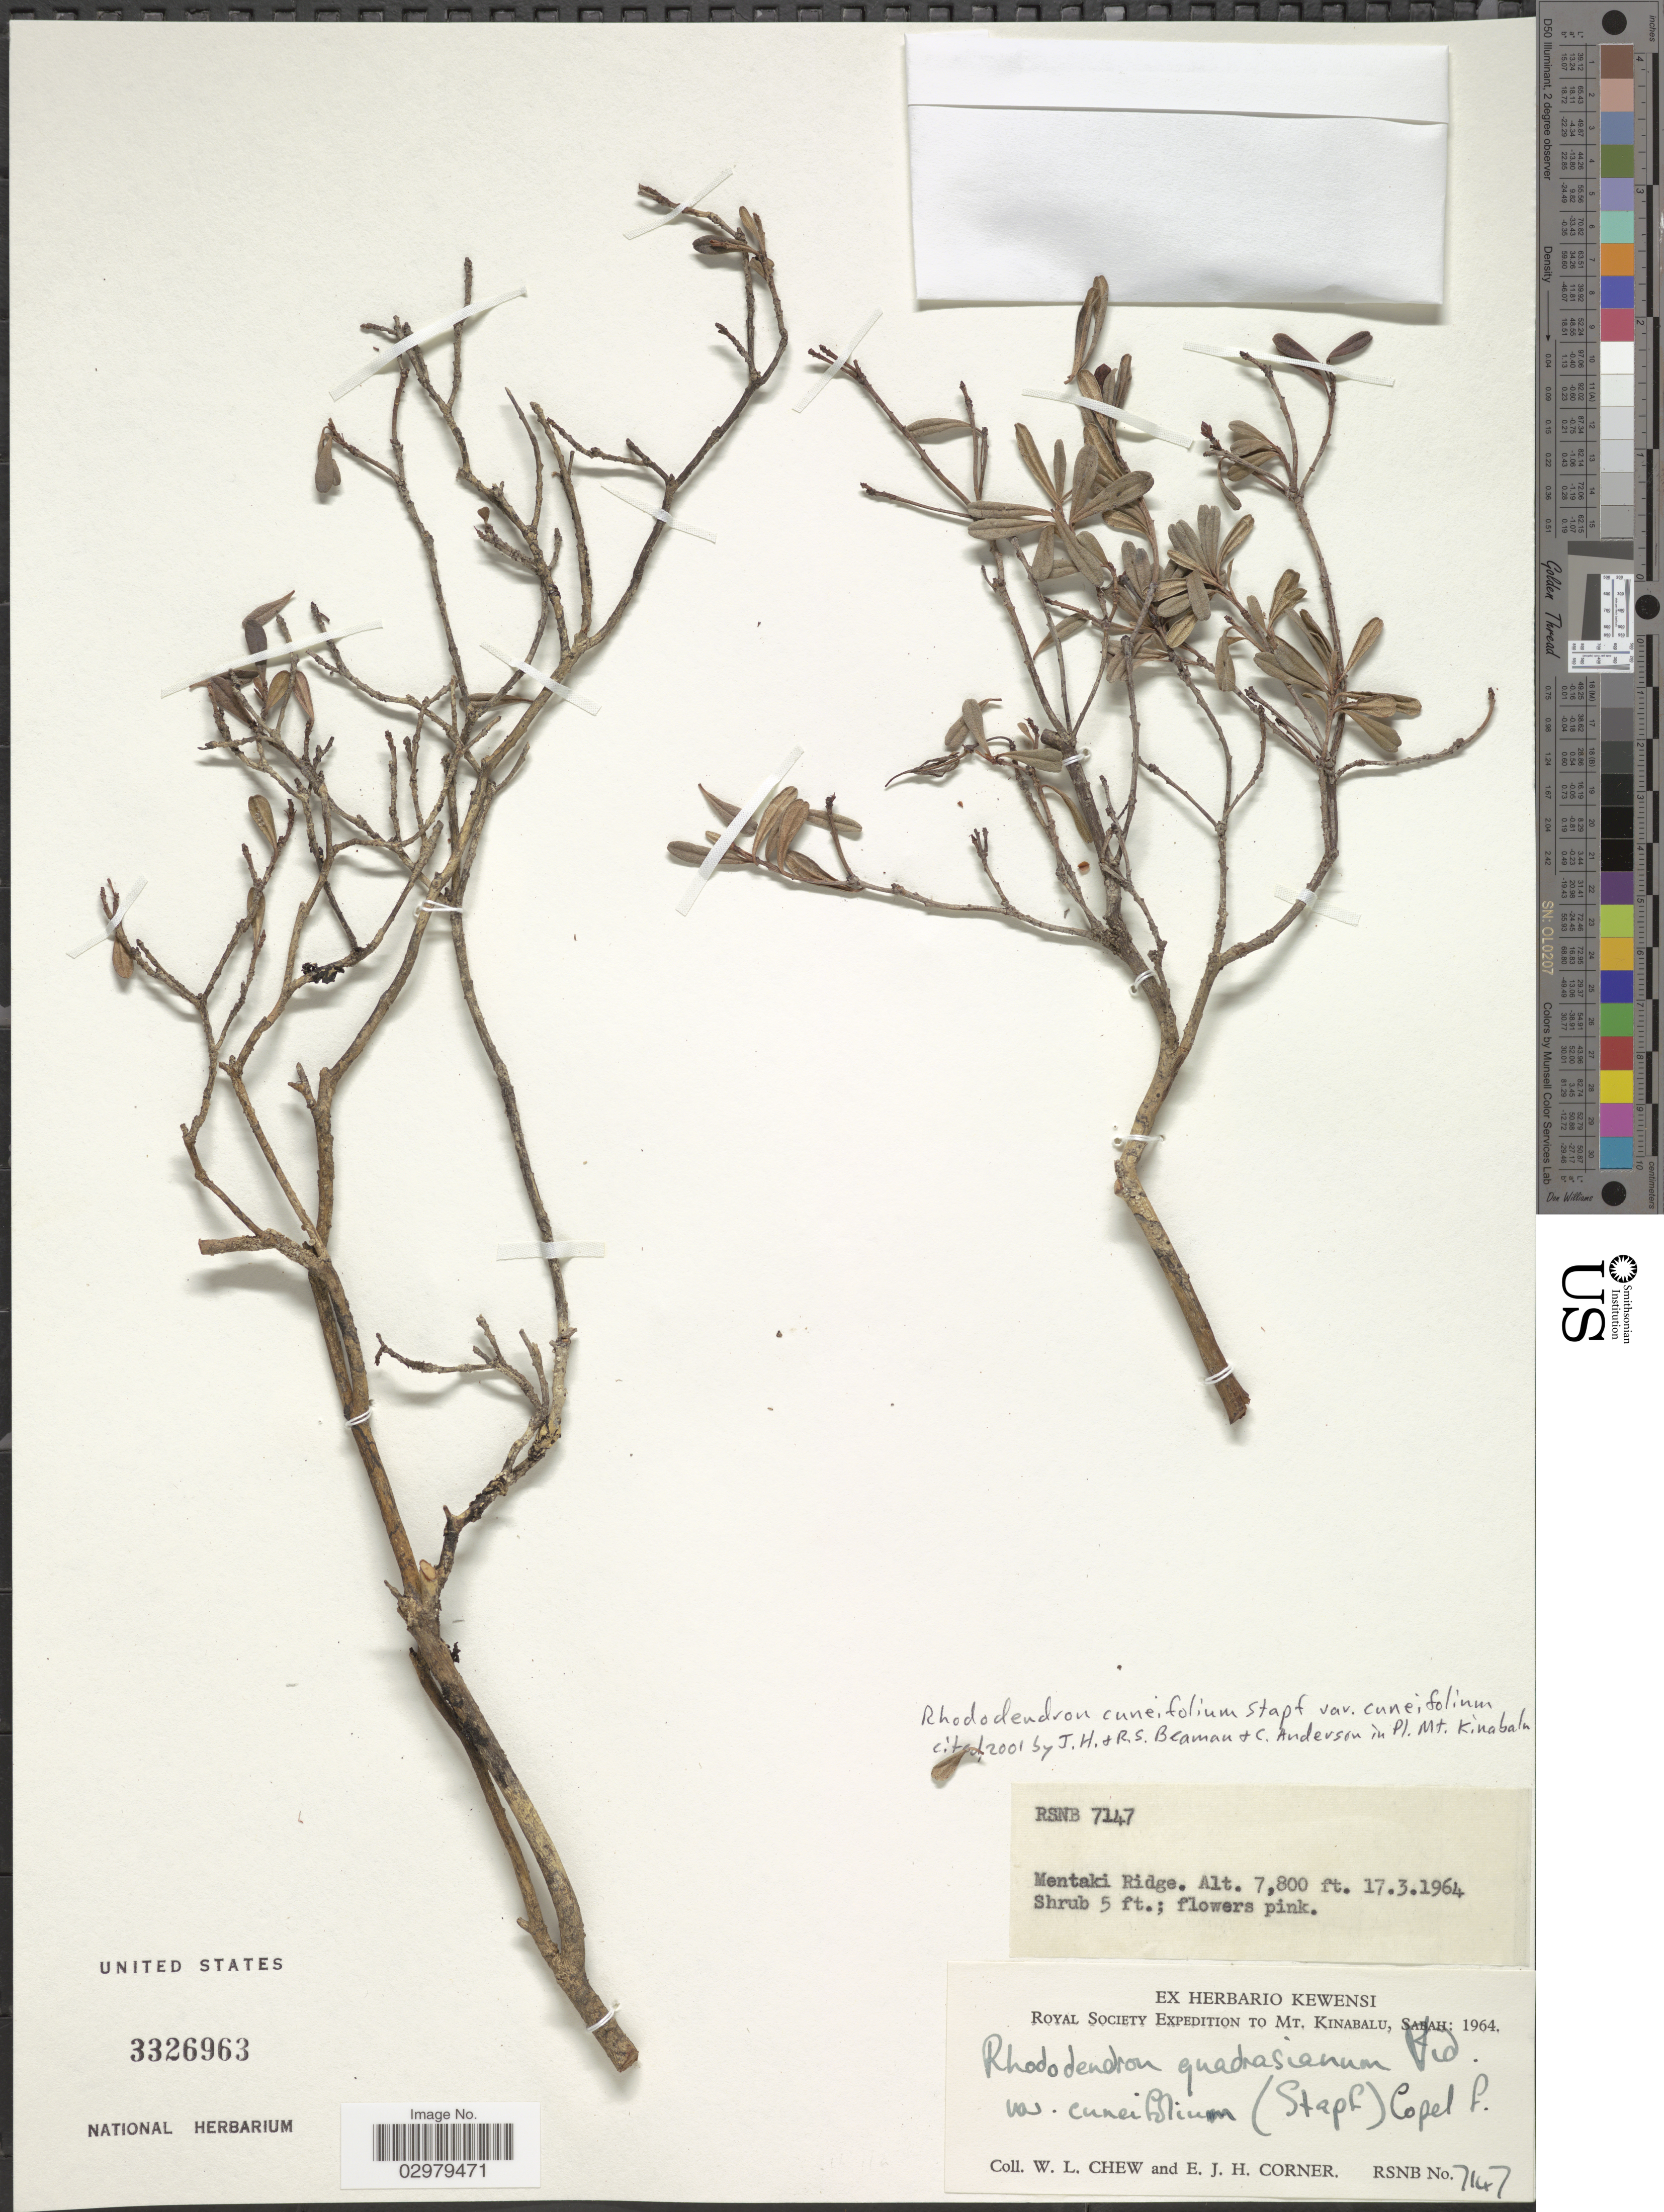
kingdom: Plantae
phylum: Tracheophyta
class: Magnoliopsida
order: Ericales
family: Ericaceae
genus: Rhododendron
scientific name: Rhododendron cuneifolium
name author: Stapf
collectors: W. Chew & E. Corner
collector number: RSNB 7147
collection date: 1964-03-17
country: Malaysia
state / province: Sabah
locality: Mentaki Ridge. Mt. Kinabalu.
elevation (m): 2377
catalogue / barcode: US 3326963